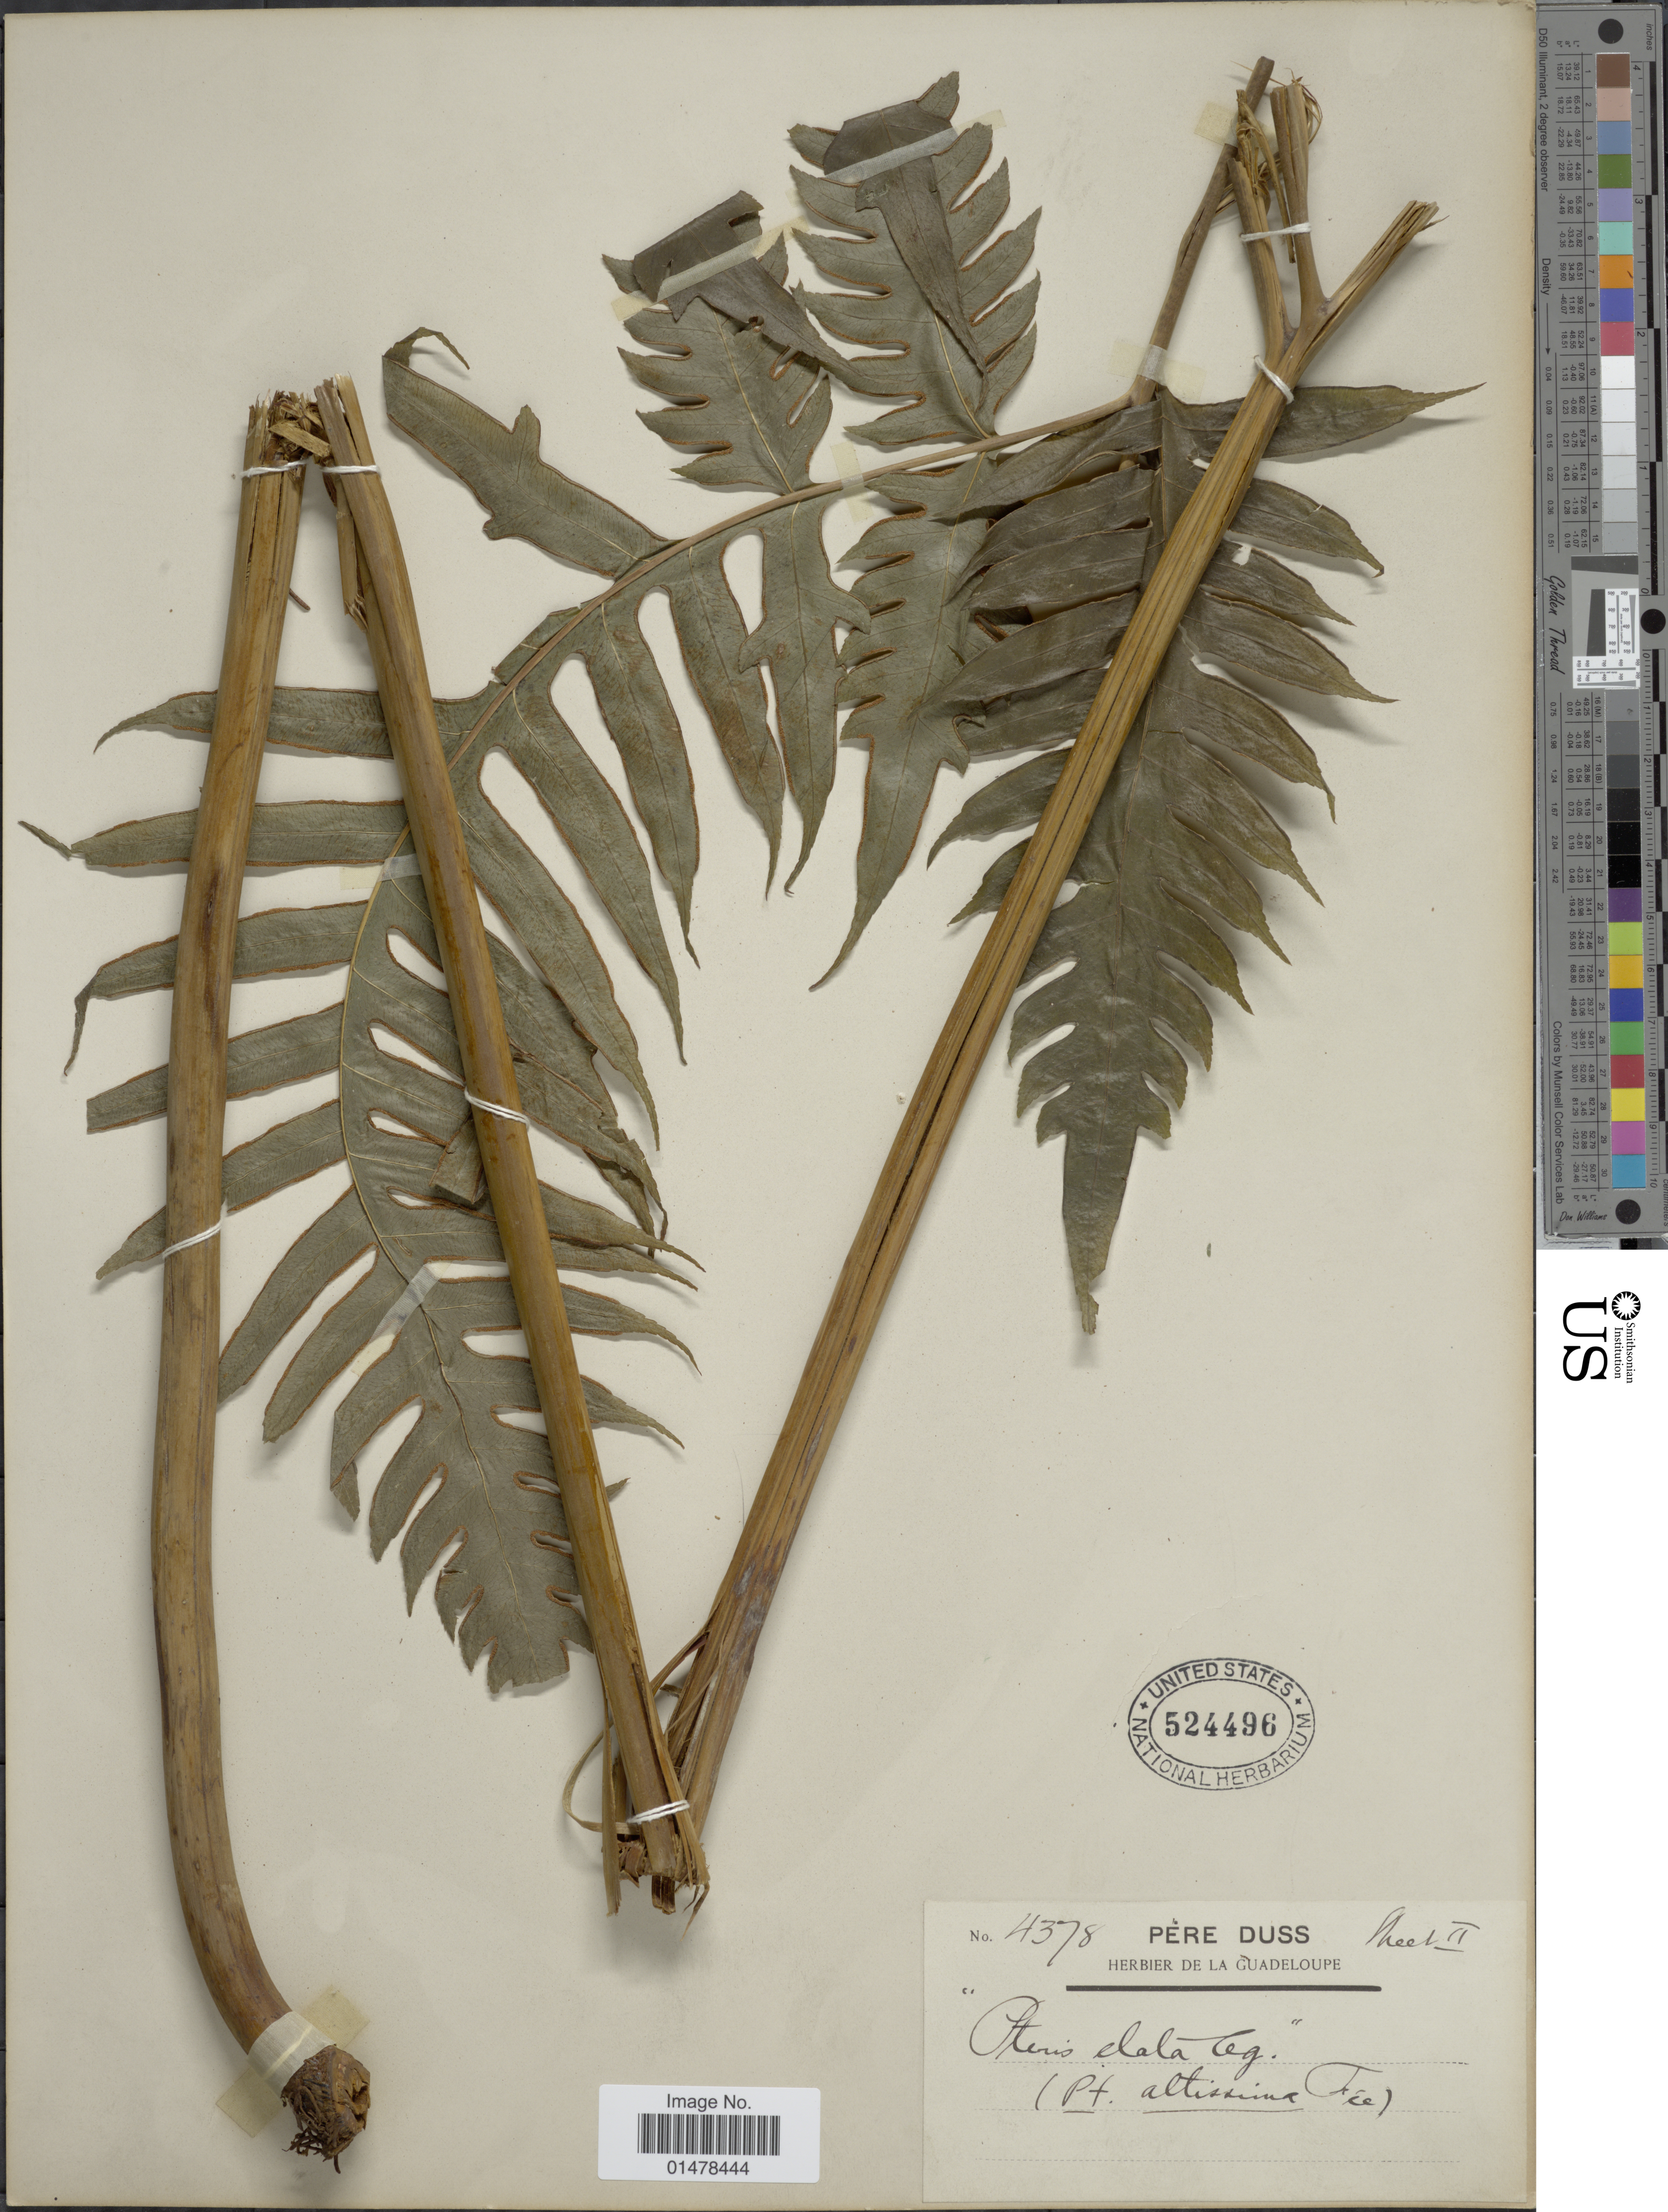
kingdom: Plantae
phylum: Tracheophyta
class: Polypodiopsida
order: Polypodiales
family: Pteridaceae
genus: Pteris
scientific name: Pteris altissima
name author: Poir.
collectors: Père Duss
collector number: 4378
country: Guadeloupe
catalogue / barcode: US 524496